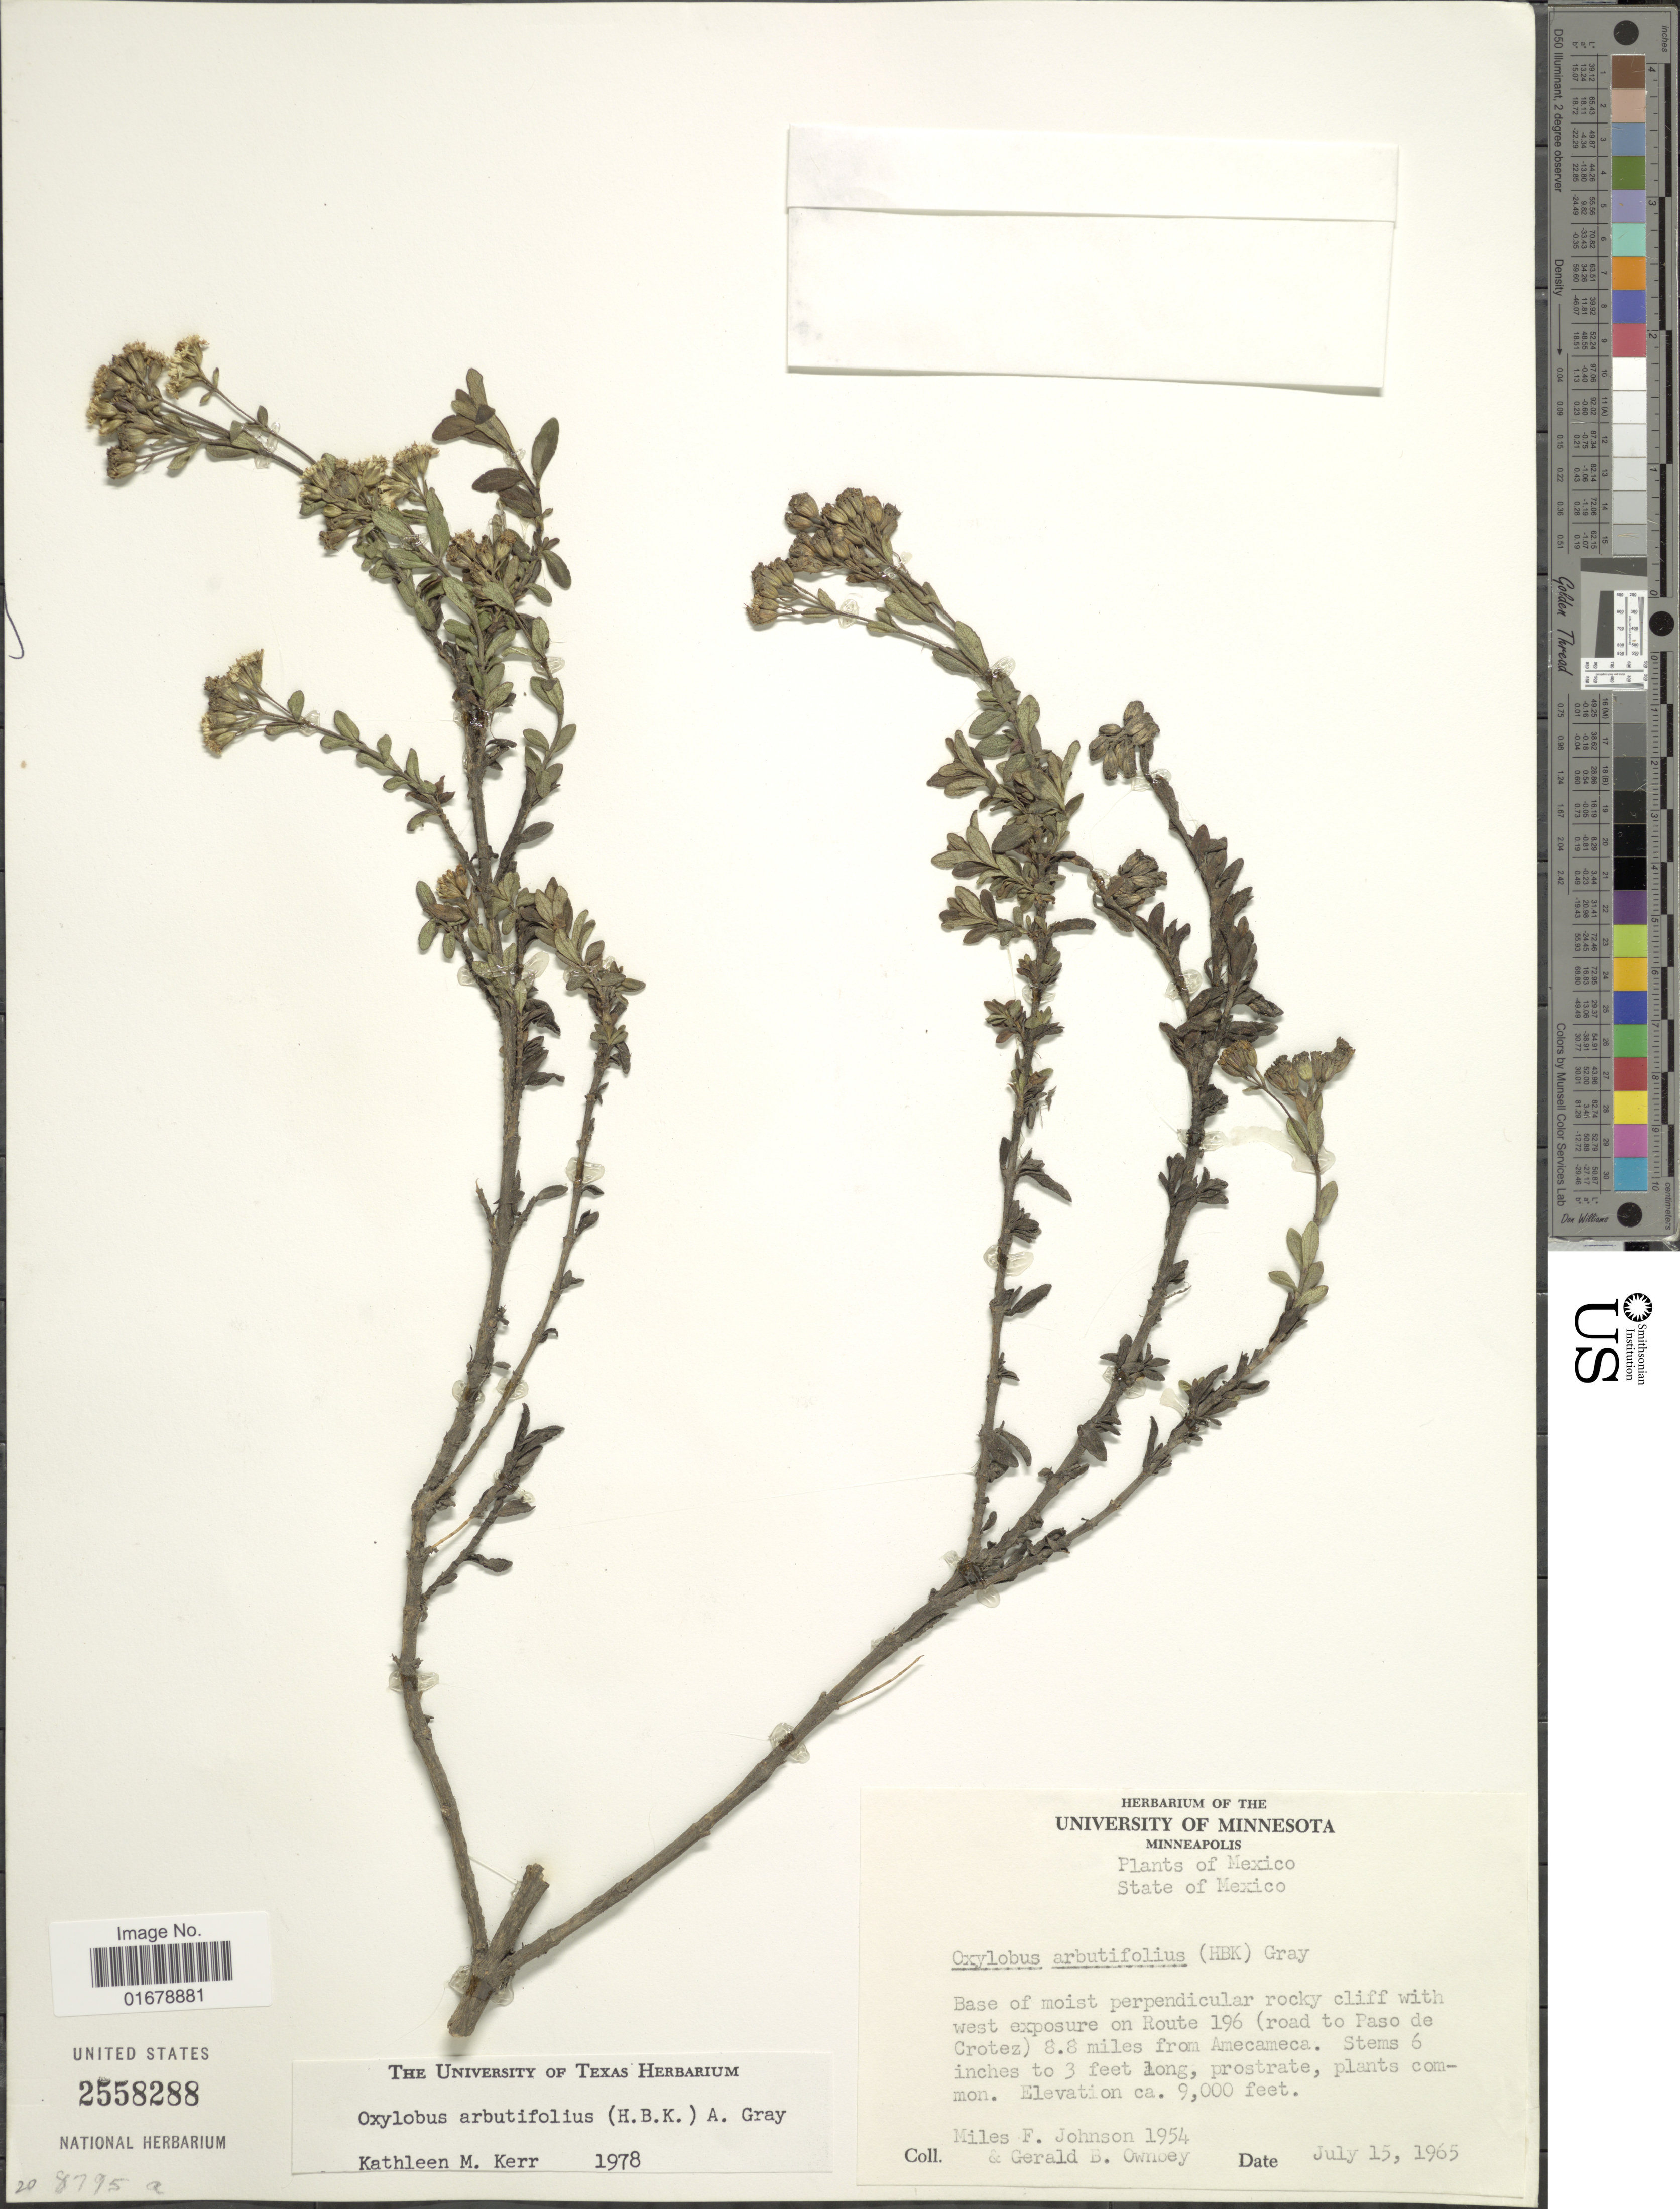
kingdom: Plantae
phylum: Tracheophyta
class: Magnoliopsida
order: Asterales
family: Asteraceae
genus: Oxylobus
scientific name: Oxylobus arbutifolius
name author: (Kunth) A. Gray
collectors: M. F. Johnson & G. B. Ownbey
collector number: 1954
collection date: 1965-07-15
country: Mexico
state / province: México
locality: México. State of México. Base of moist perpendicular rocky cliff with west exposure on Route 196 (road to Paso de Cortez) 8.8 miles from Amecameca.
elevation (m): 2743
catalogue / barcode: US 2558288